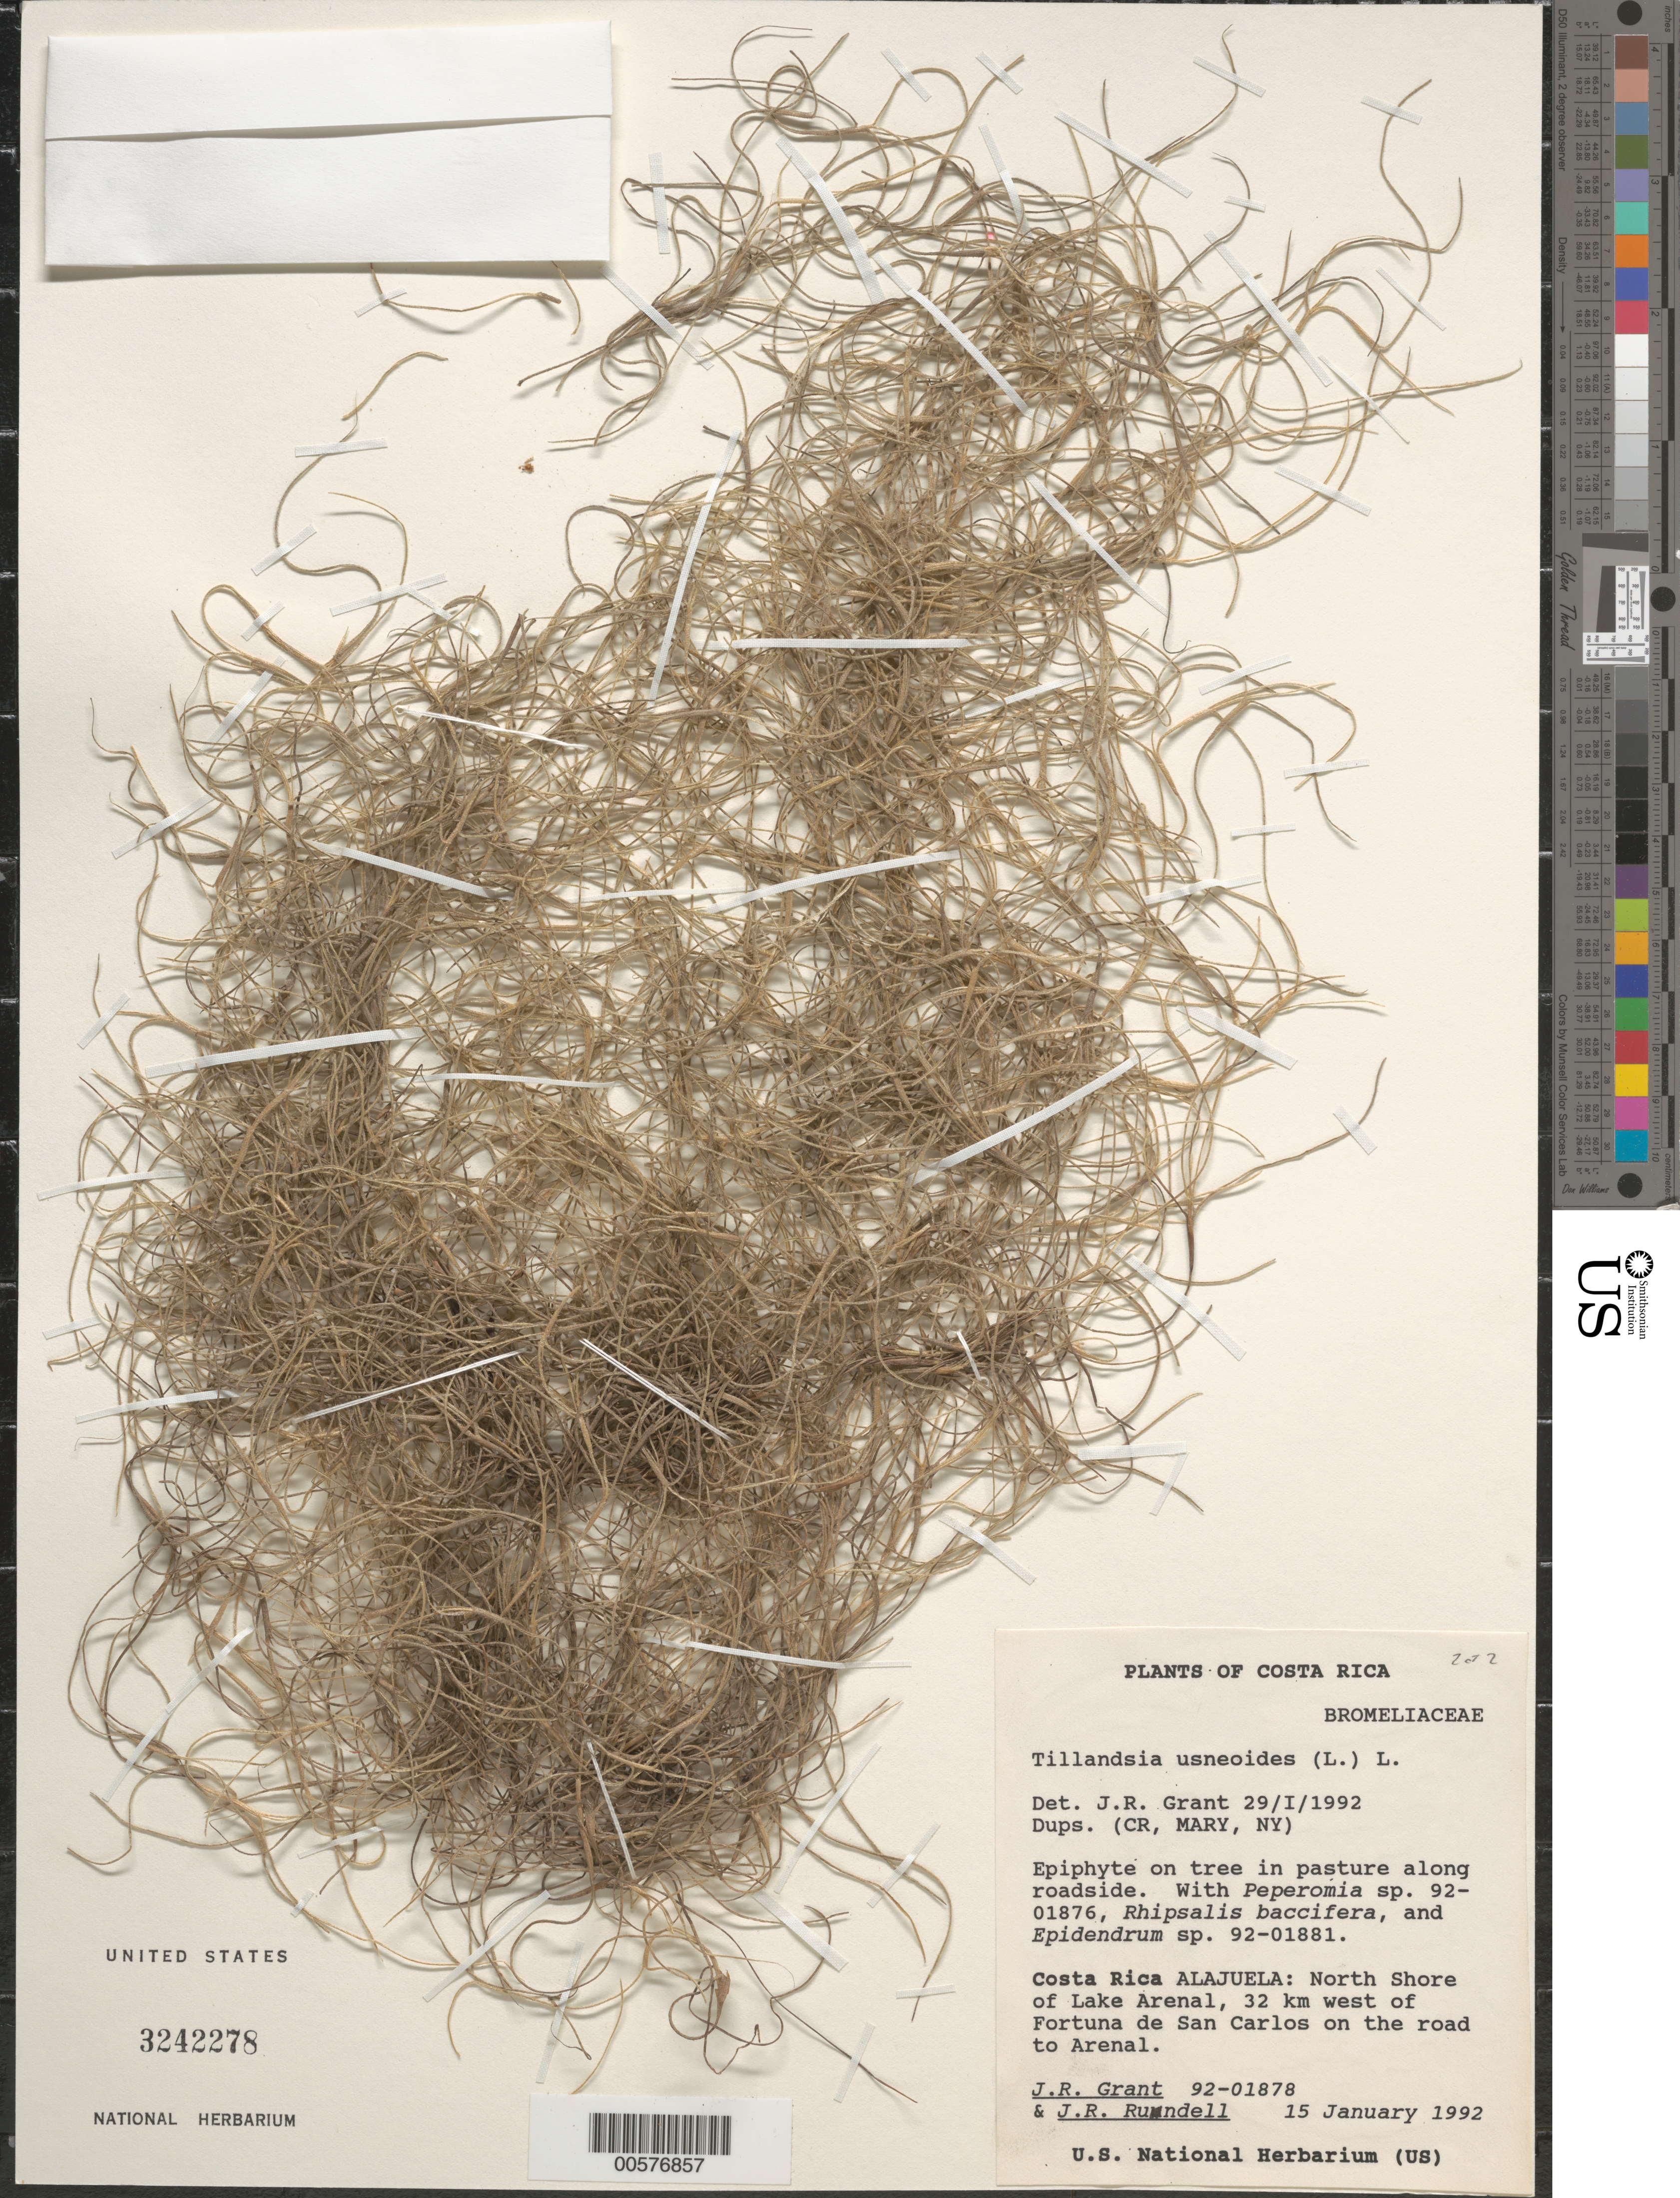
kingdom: Plantae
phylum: Tracheophyta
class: Liliopsida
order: Poales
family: Bromeliaceae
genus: Tillandsia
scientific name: Tillandsia usneoides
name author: (L.) L.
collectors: J. Grant & J. R. Rundell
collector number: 92-01878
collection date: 1992-01-15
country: Costa Rica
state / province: Alajuela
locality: North Shore of Lake Arenal, 32 km west of Fortuna de San Carlos on the road to Arenal.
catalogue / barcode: US 3242278